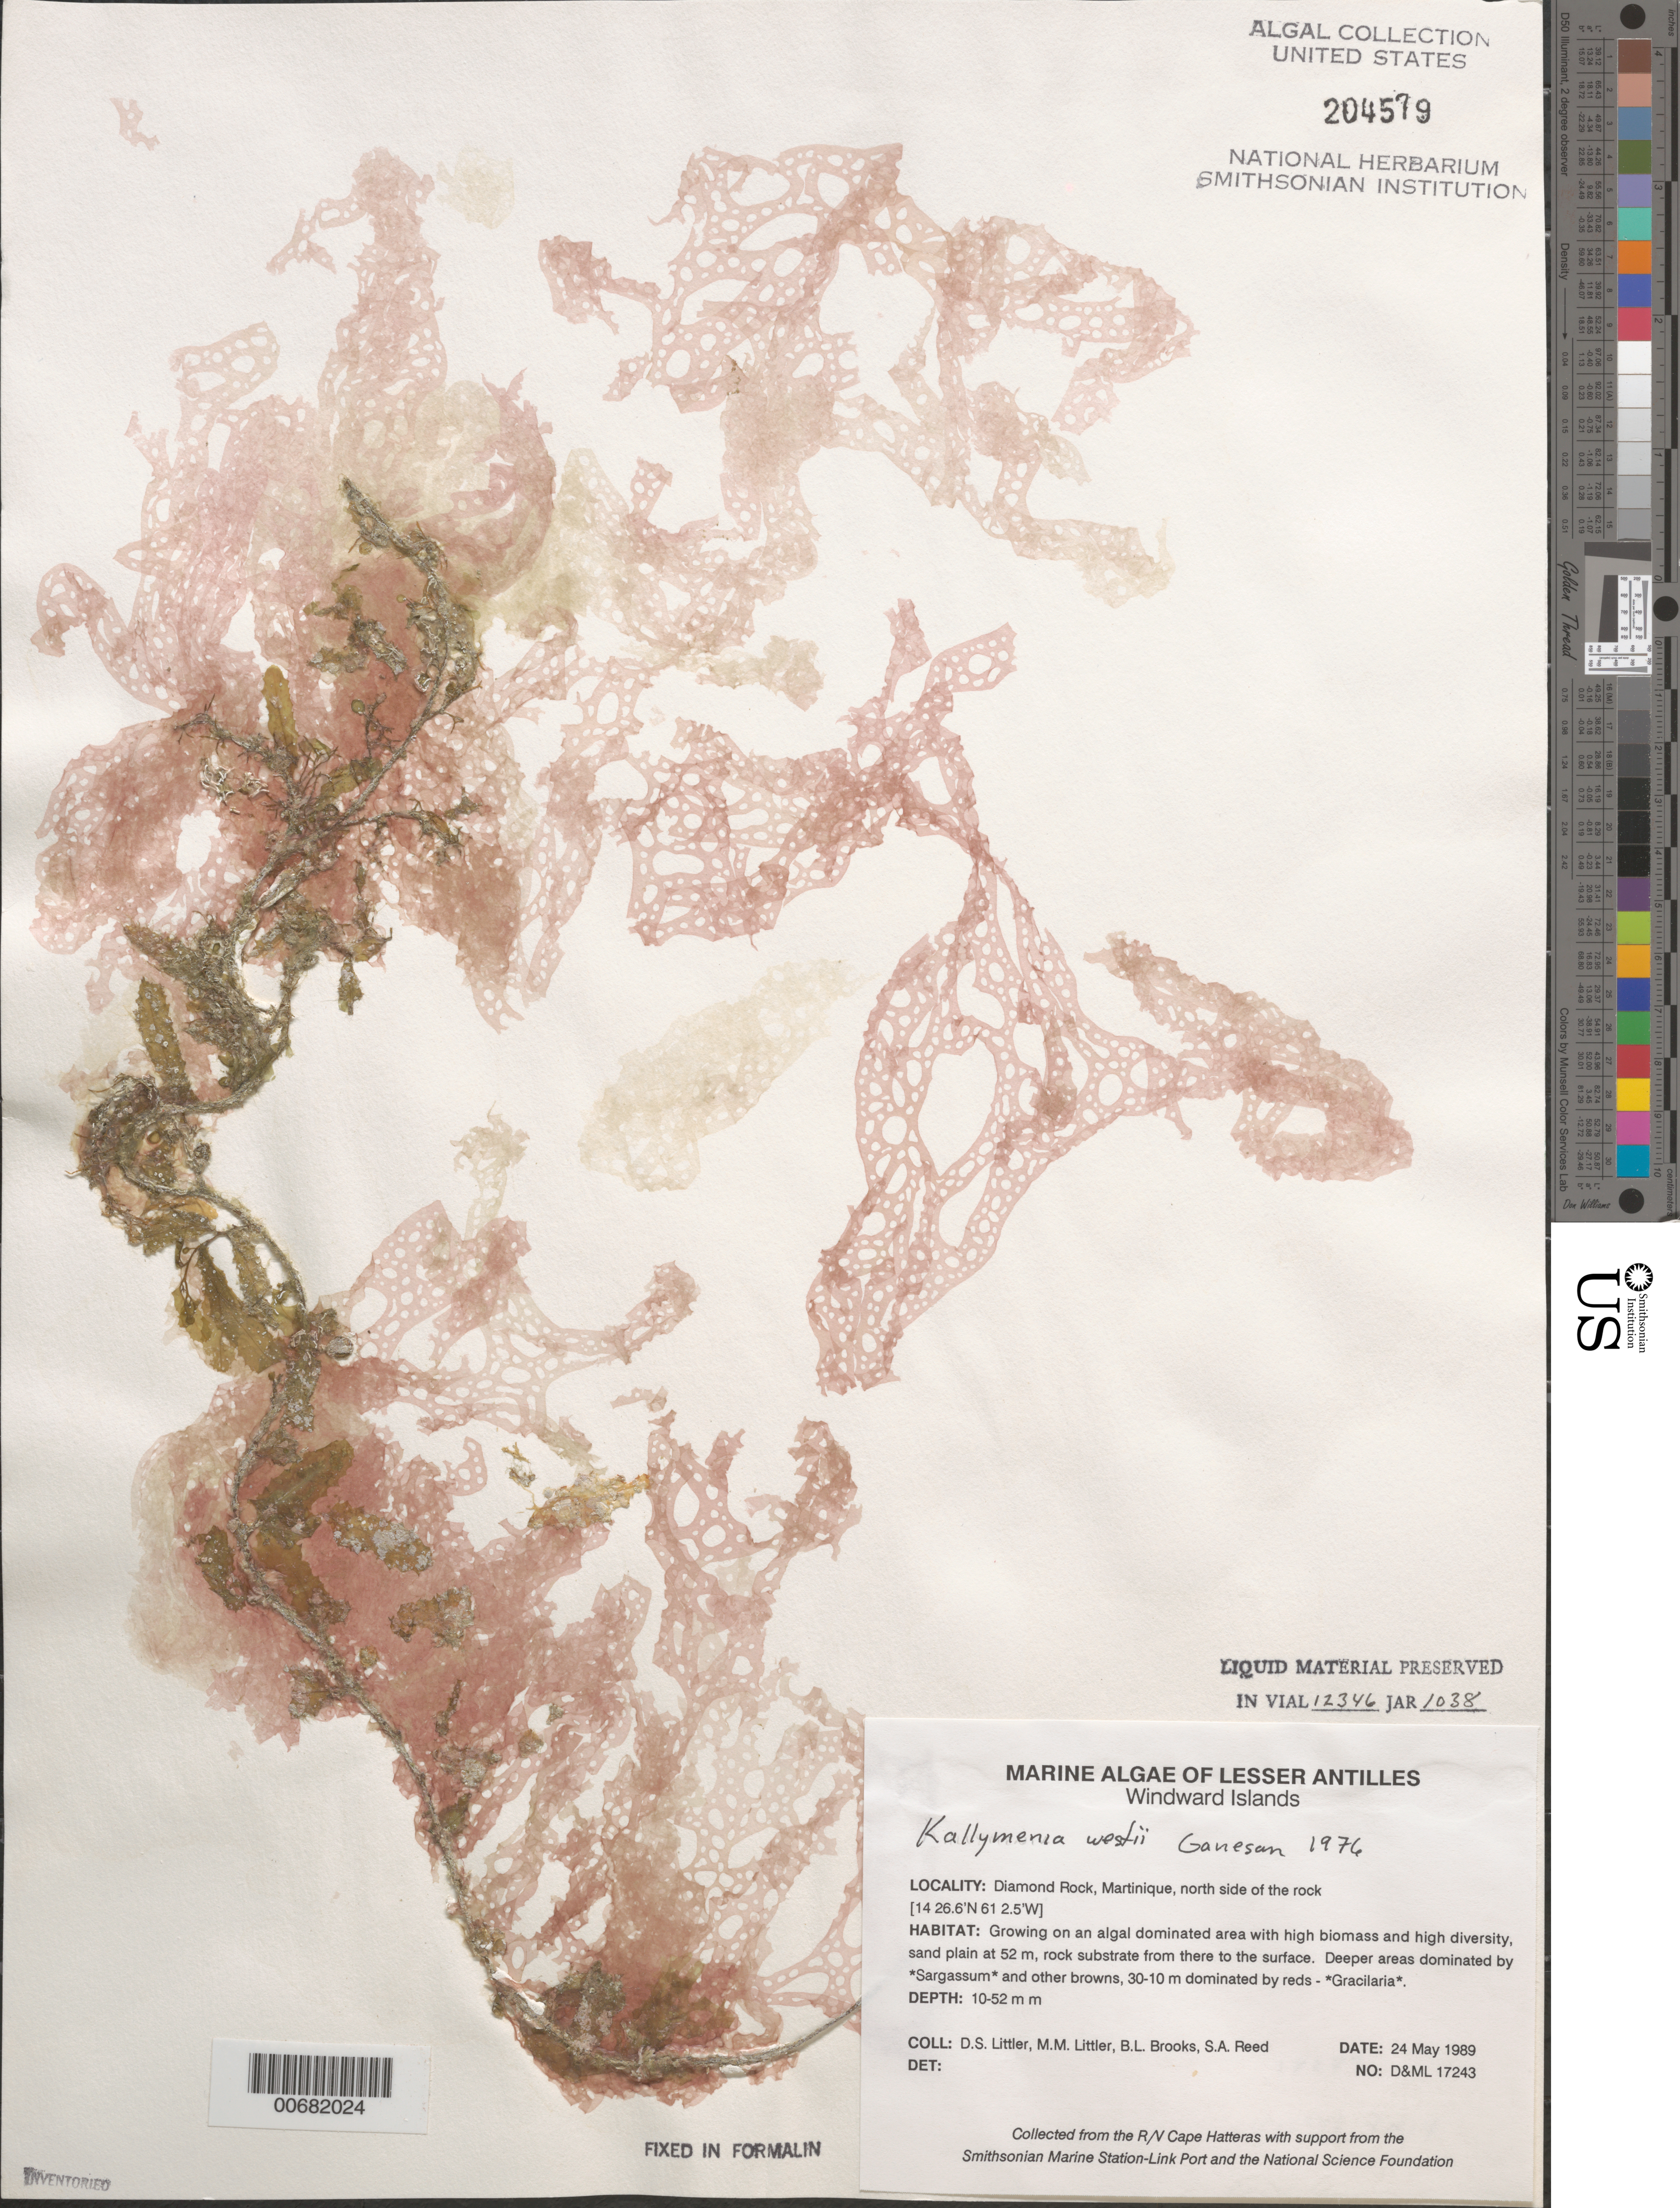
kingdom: Plantae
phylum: Rhodophyta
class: Florideophyceae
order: Gigartinales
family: Kallymeniaceae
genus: Austrokallymenia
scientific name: Austrokallymenia westii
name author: (Ganesan) C.W. Schneid. & G.W. Saunders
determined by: Algae name updating Project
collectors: D. S. Littler, M. M. Littler, B. Brooks & S. Reed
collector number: D&ML 17243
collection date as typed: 24 May 1989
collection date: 1989-05-24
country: Martinique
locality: Diamond Rock, north side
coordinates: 14 26.60' N, 61 02.50' W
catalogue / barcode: US 204579